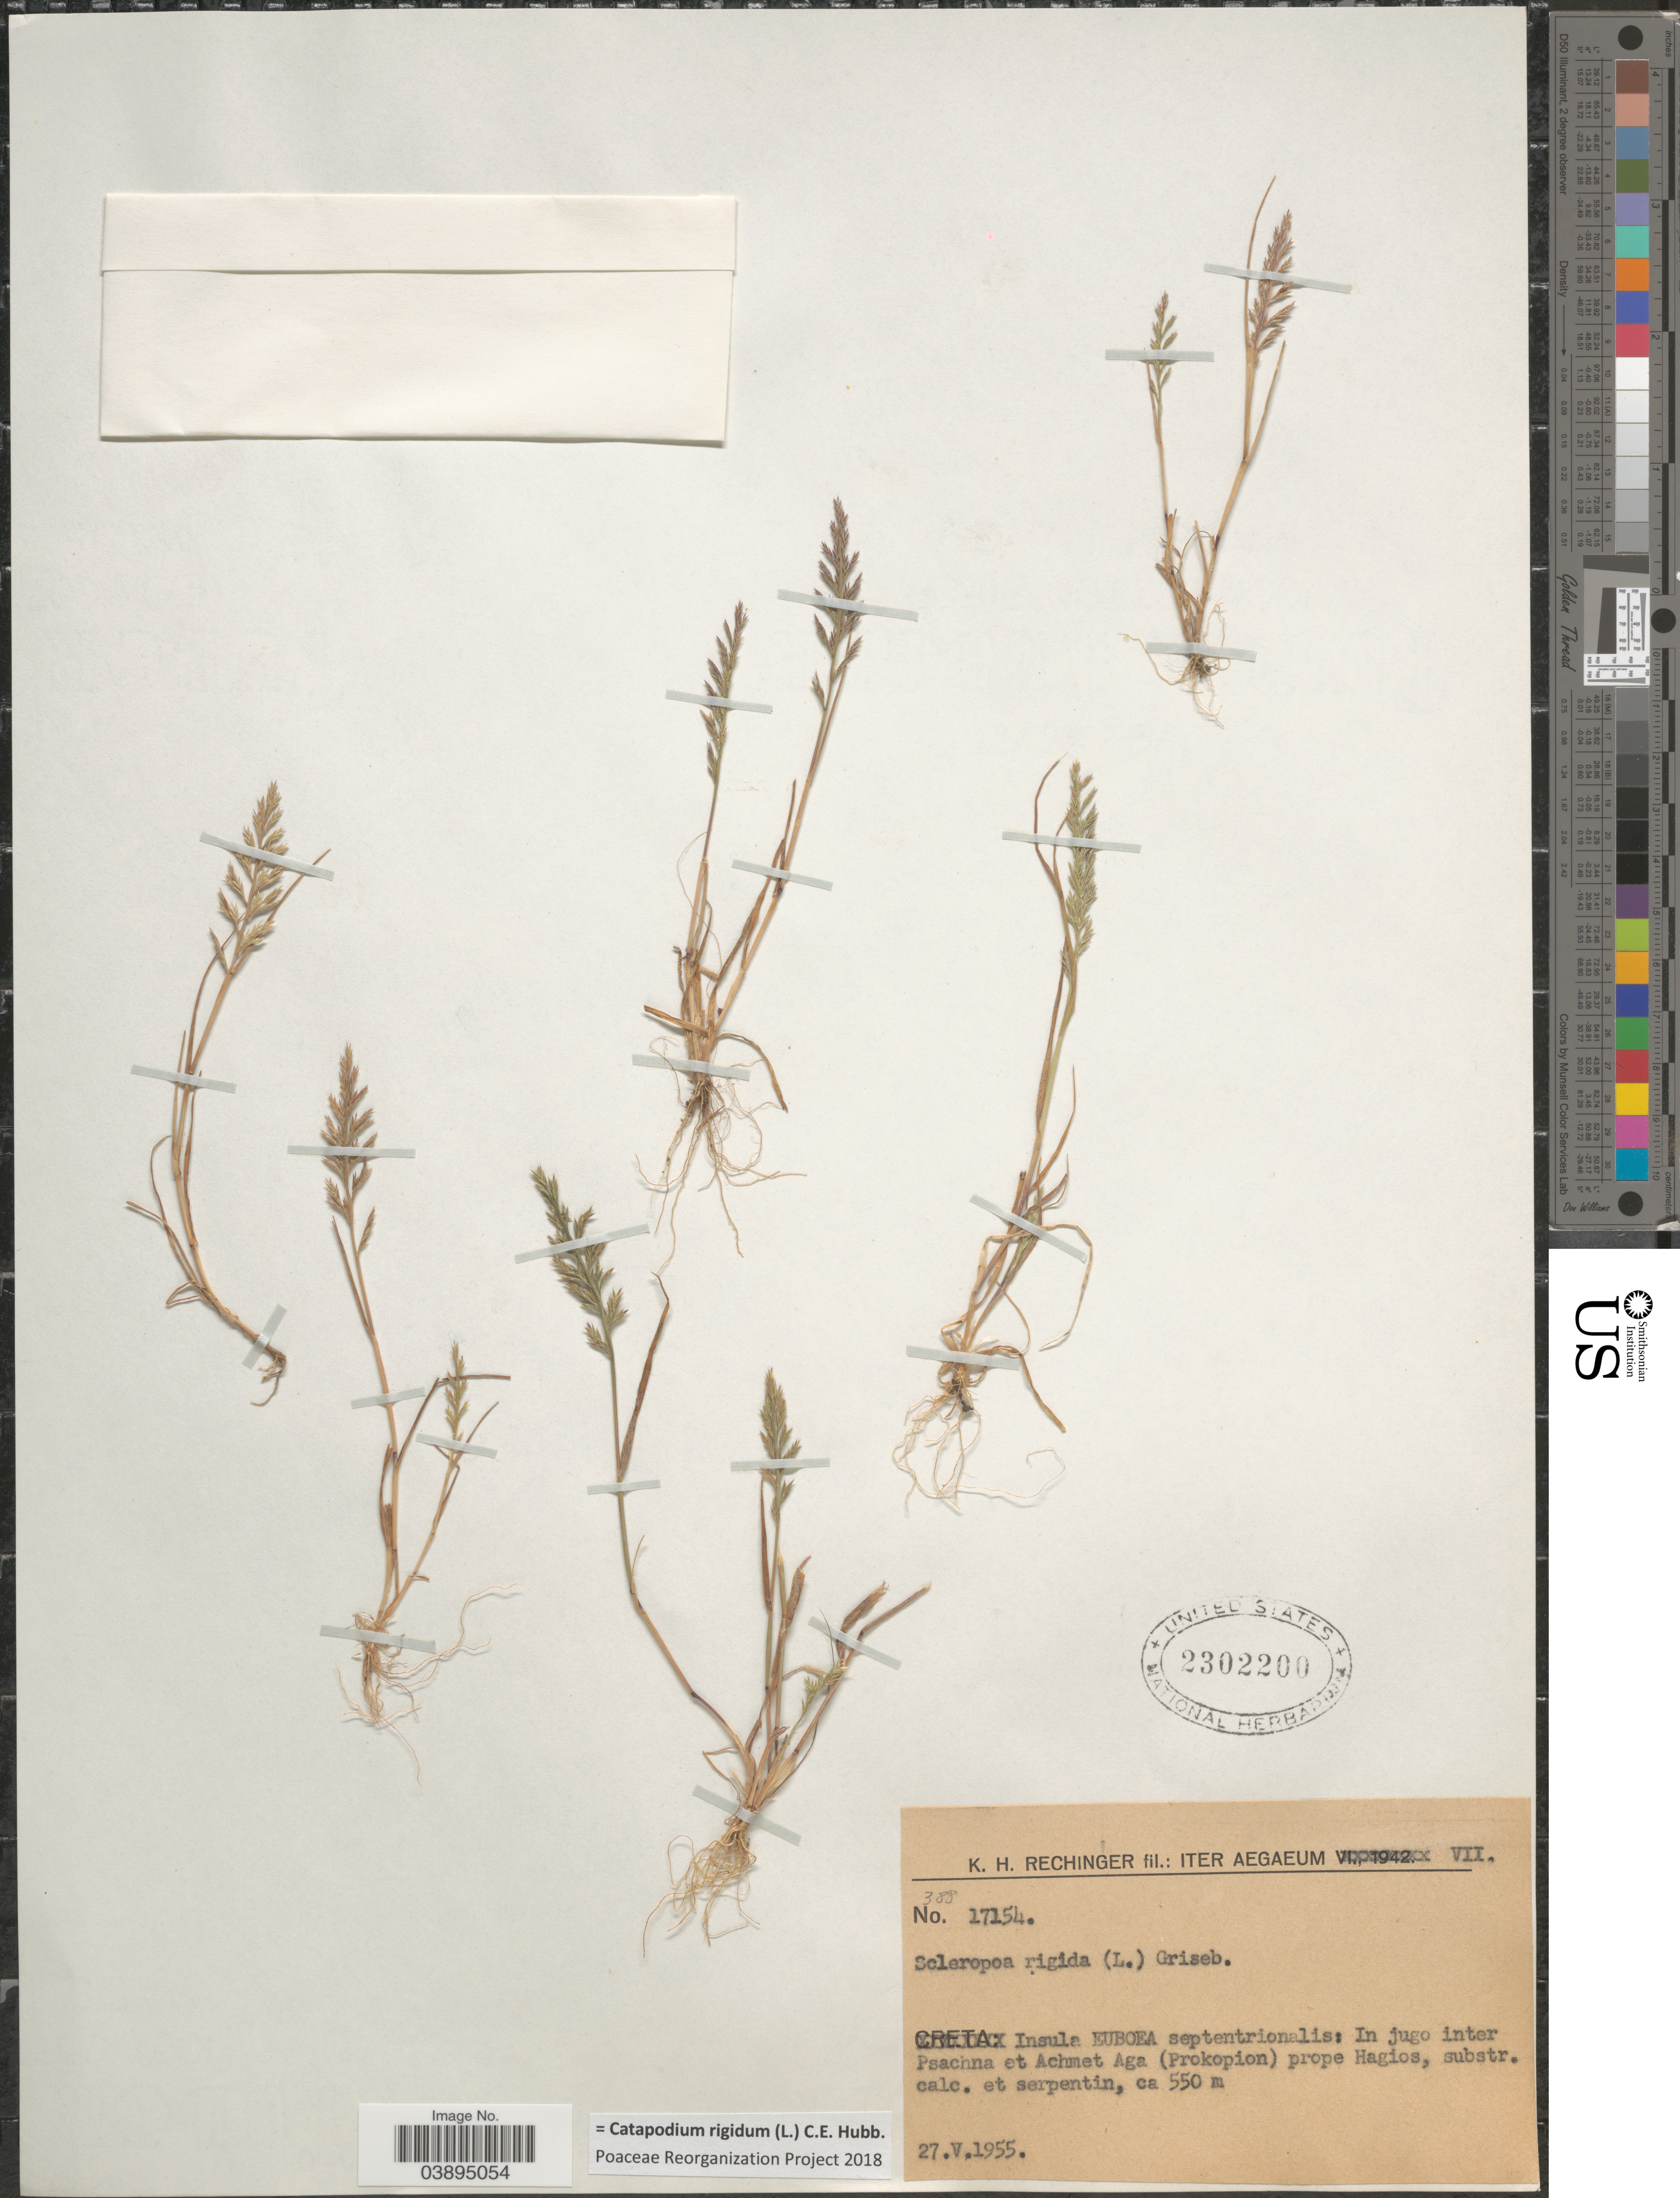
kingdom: Plantae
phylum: Tracheophyta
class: Liliopsida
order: Poales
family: Poaceae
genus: Catapodium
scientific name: Catapodium rigidum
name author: (L.) C.E. Hubb.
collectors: K. H. Rechinger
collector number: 17154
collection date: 1955-05-27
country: Greece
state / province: Crete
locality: Iter Aegaeum. Creta: Insula Euboea septentrionalis: In jugo inter Psachna et Achmet Aga (Prokopion) prope Hagios, substr. calc. et serpentin.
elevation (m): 550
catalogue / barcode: US 2302200